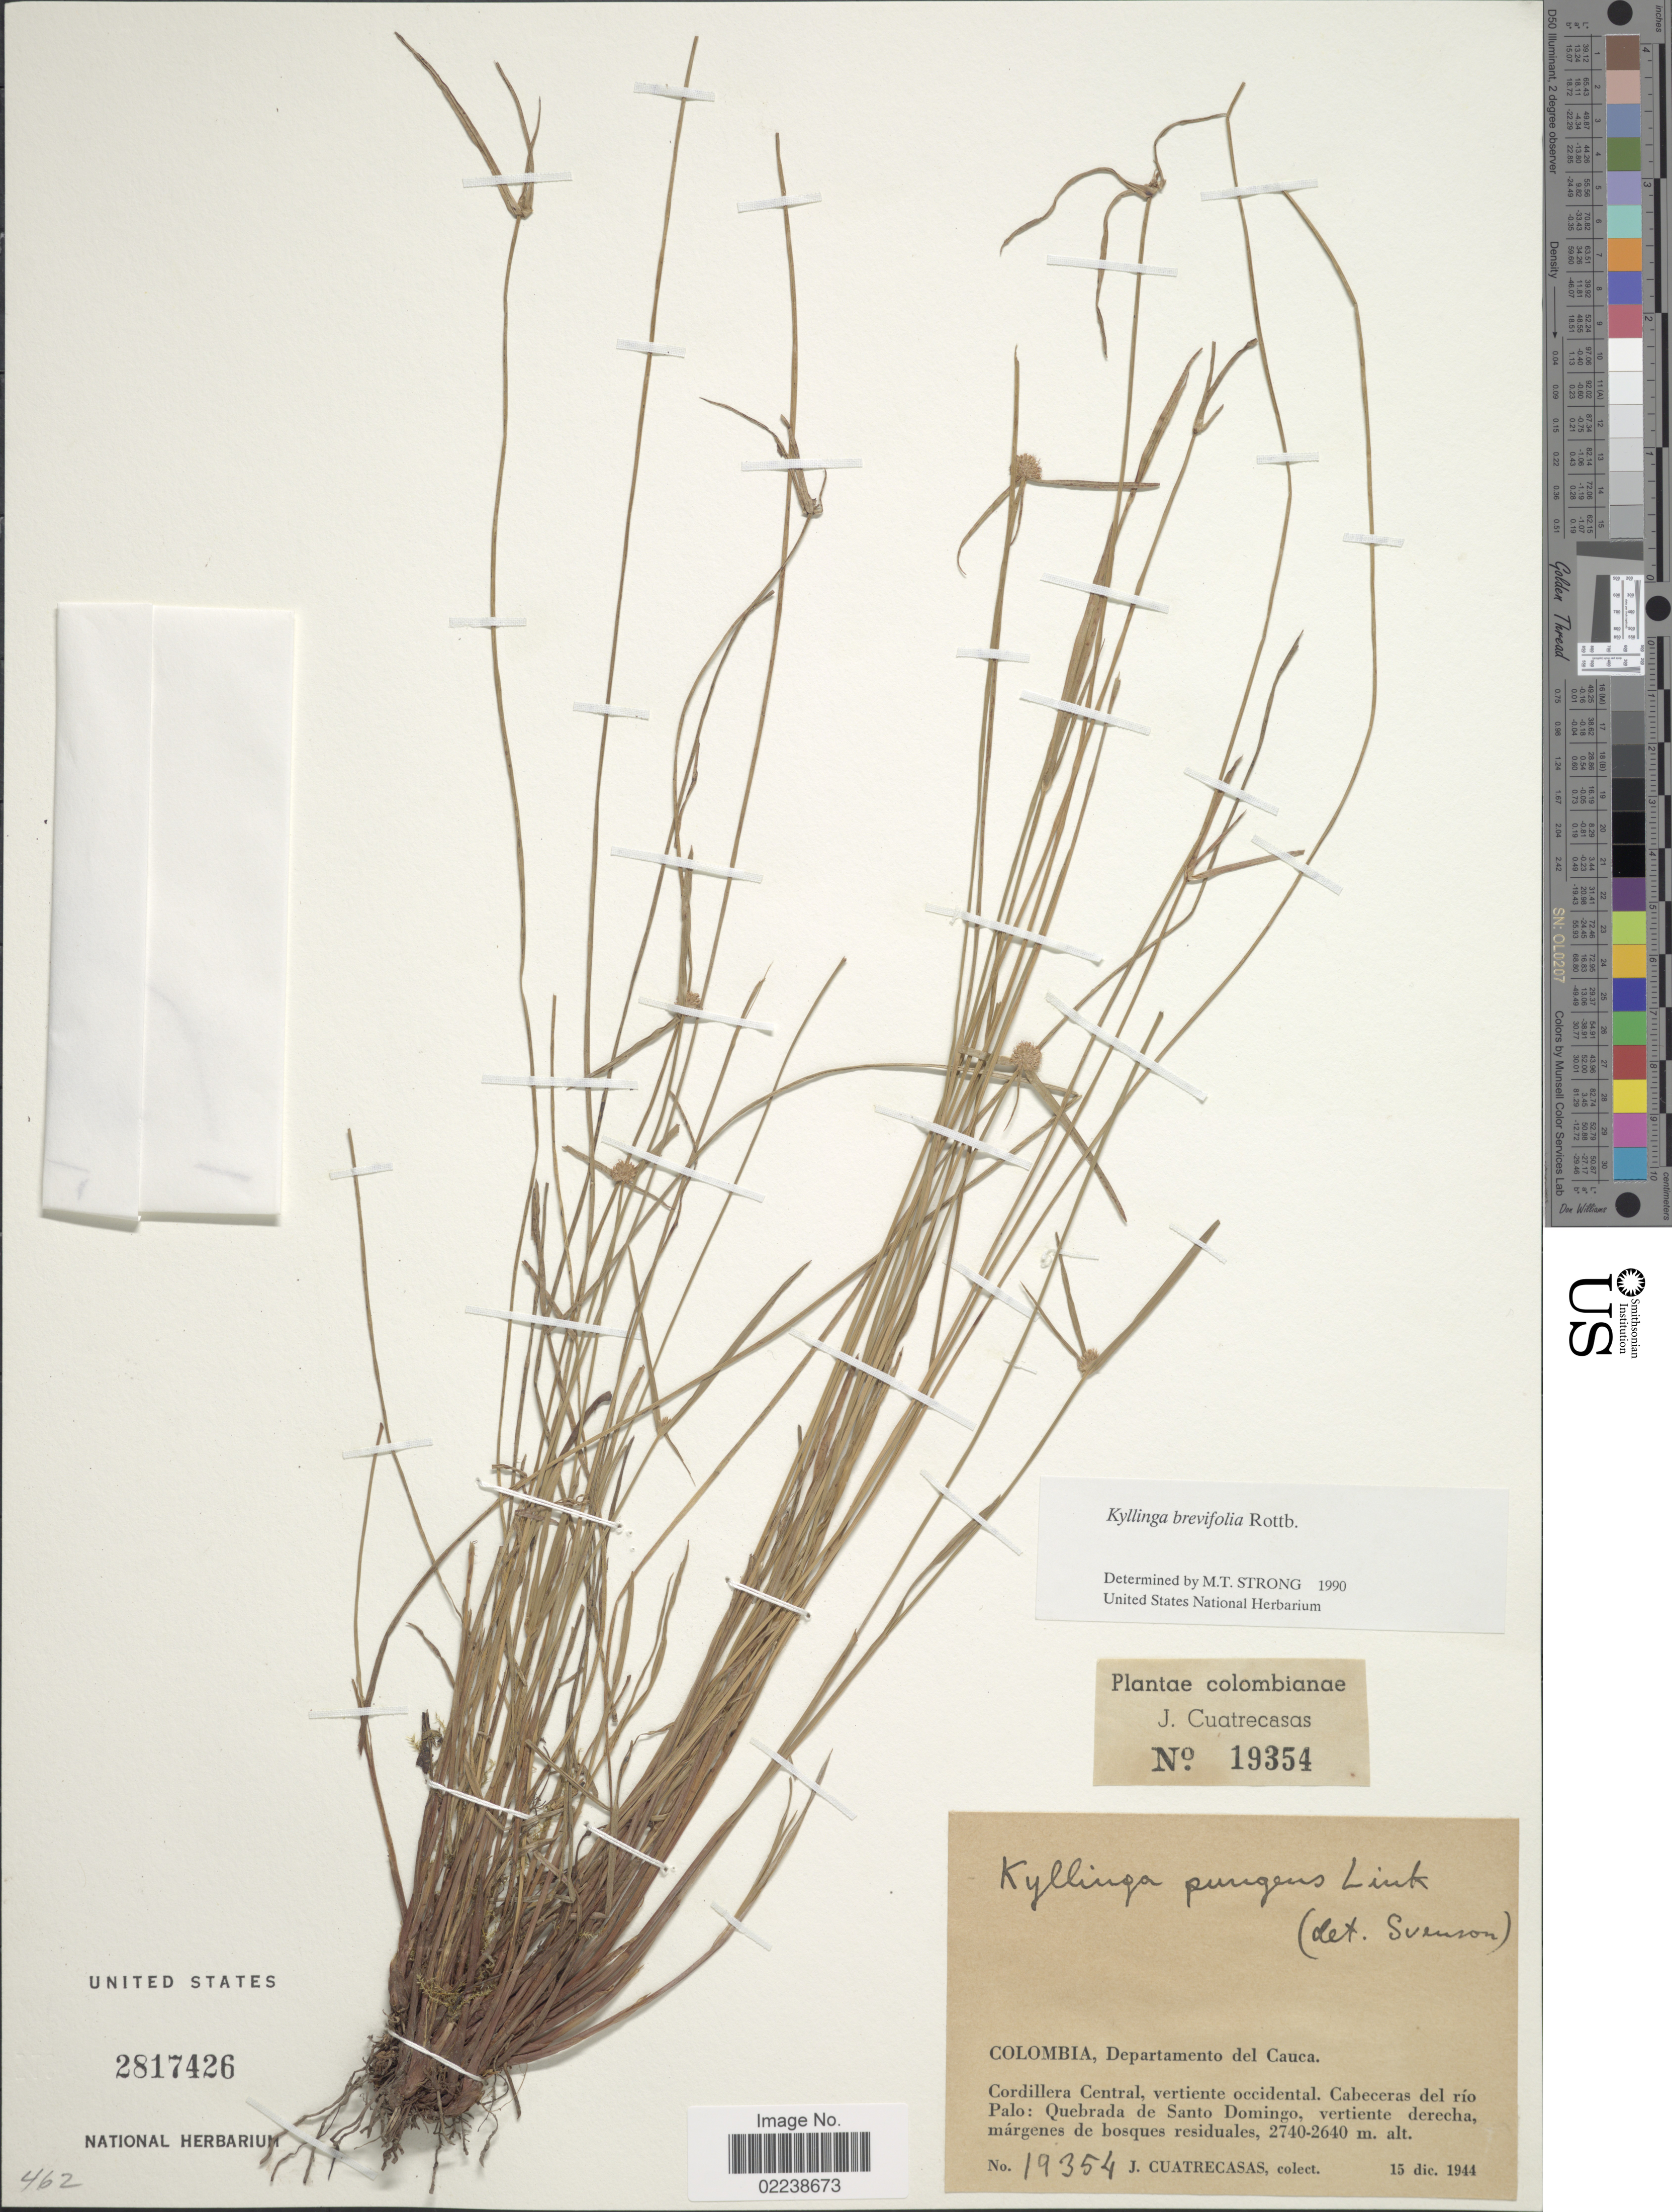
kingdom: Plantae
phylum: Tracheophyta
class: Liliopsida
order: Poales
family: Cyperaceae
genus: Cyperus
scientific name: Cyperus brevifolius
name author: (Rottb.) Hassk.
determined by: Strong, M. T., (US), Smithsonian Institution - National Museum of Natural History (UNITED STATES)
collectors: J. Cuatrecasas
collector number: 19354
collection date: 1944-12-15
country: Colombia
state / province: Cauca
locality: Cordillera Central, vertiente occidental. Cabeceras del rio Palo: Quebrada de Santo Domingo, vertiente derecha, margenes de bosques residuales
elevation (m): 2640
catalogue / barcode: US 2817426